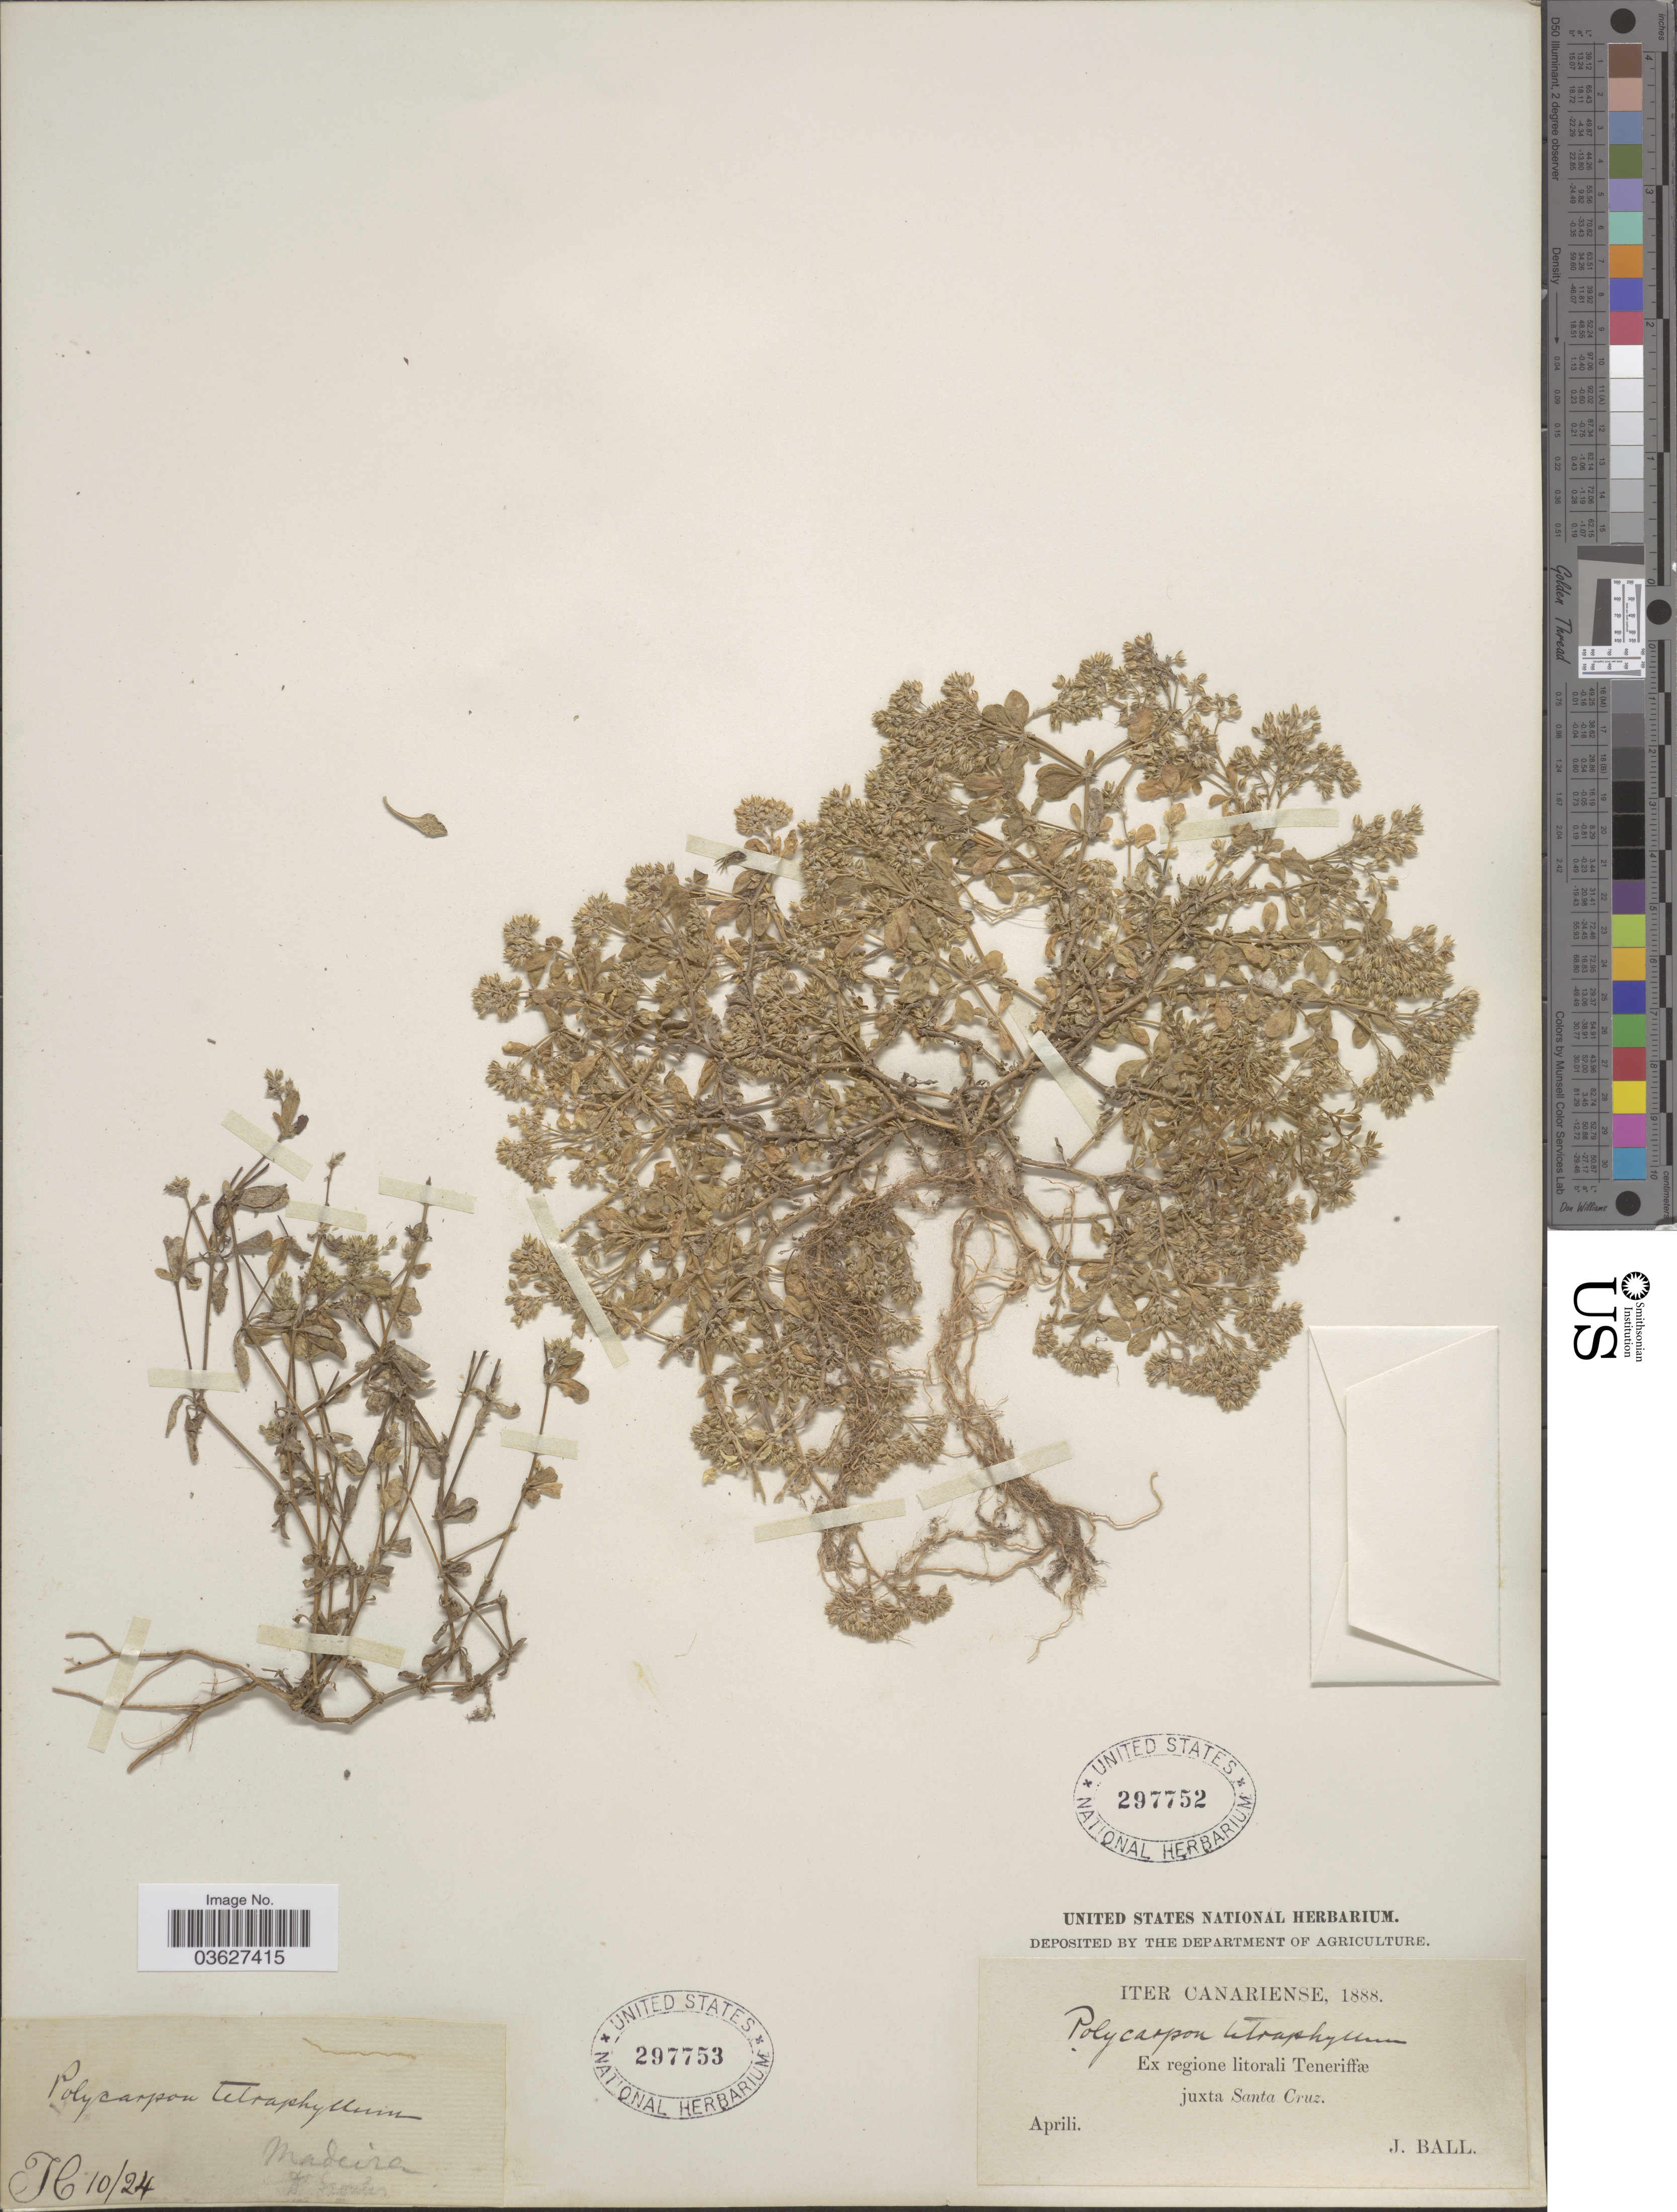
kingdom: Plantae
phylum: Tracheophyta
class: Magnoliopsida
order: Caryophyllales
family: Caryophyllaceae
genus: Polycarpon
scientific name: Polycarpon tetraphyllum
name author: (L.) L.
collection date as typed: Transcribed d/m/y: /10/24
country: Portugal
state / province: Madeira (Aut. Reg.)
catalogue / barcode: US 297753